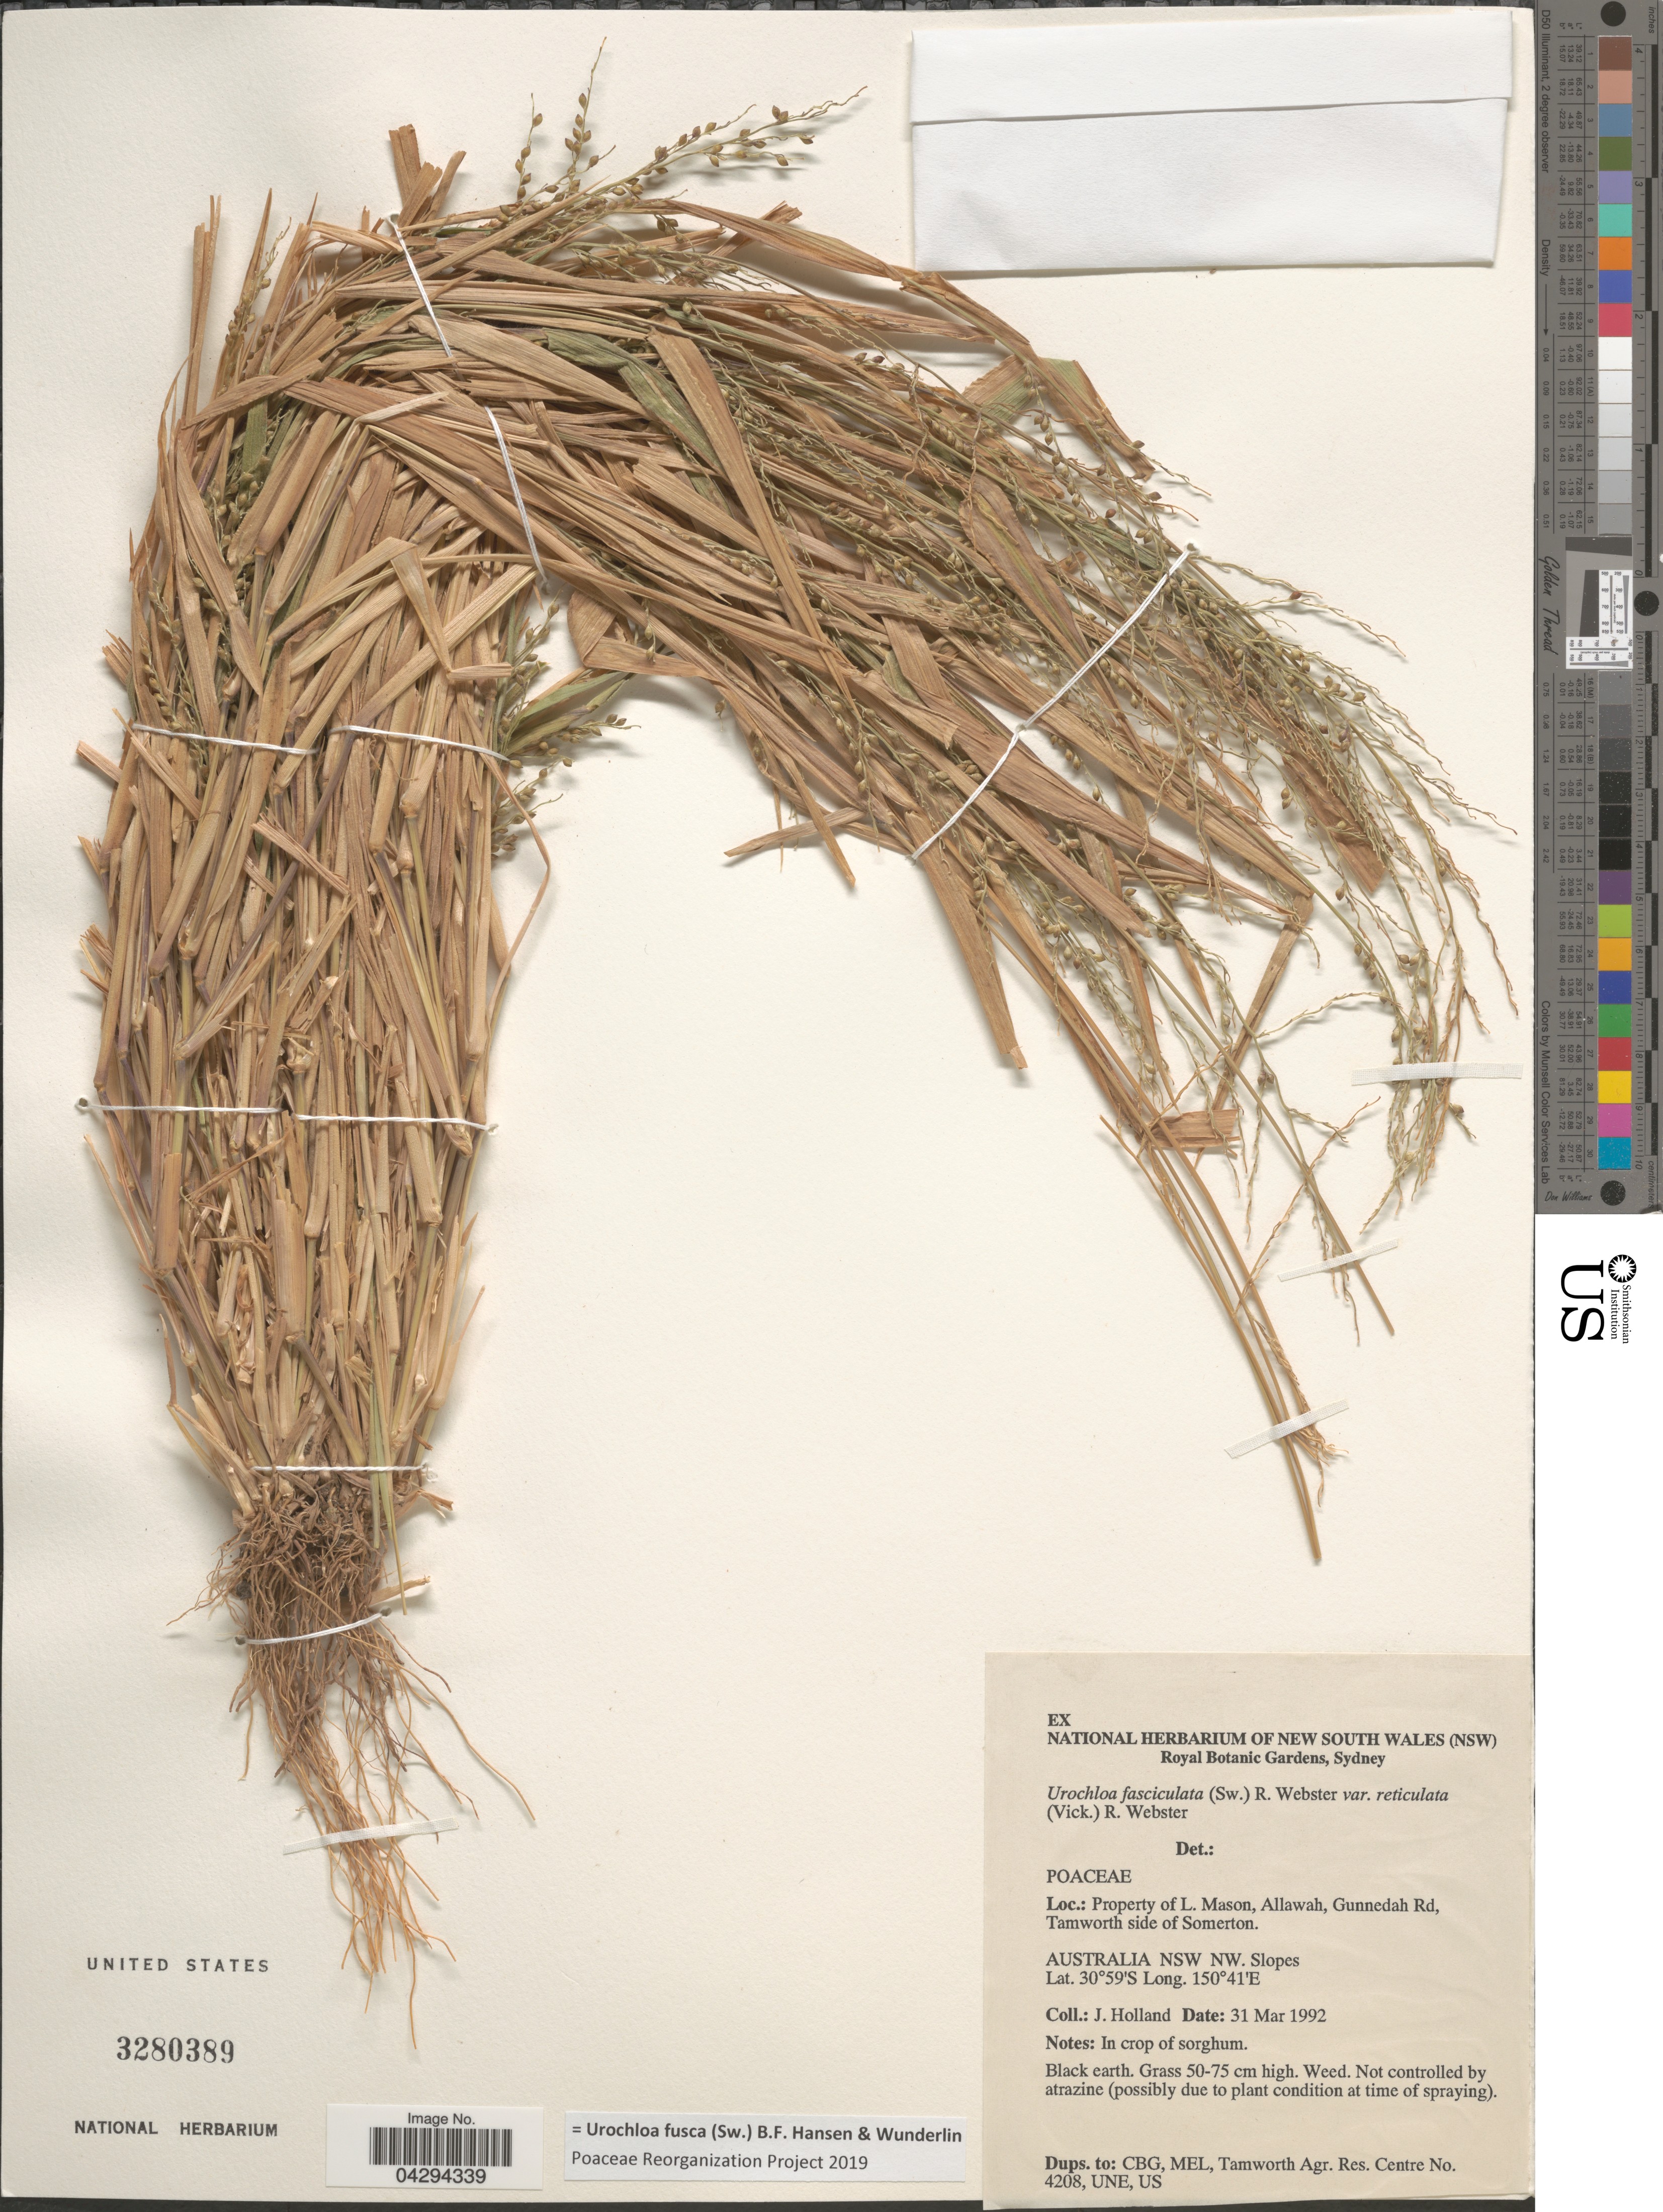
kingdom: Plantae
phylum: Tracheophyta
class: Liliopsida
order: Poales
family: Poaceae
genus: Urochloa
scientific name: Urochloa fusca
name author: (Sw.) B.F. Hansen & Wunderlin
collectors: J. Holland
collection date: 1992-03-31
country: Australia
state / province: New South Wales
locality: Property of L. Mason, Allawah, Gunnedah Rd, Tamworth side of Somerton. Australia NW. Slopes.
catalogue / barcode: US 3280389